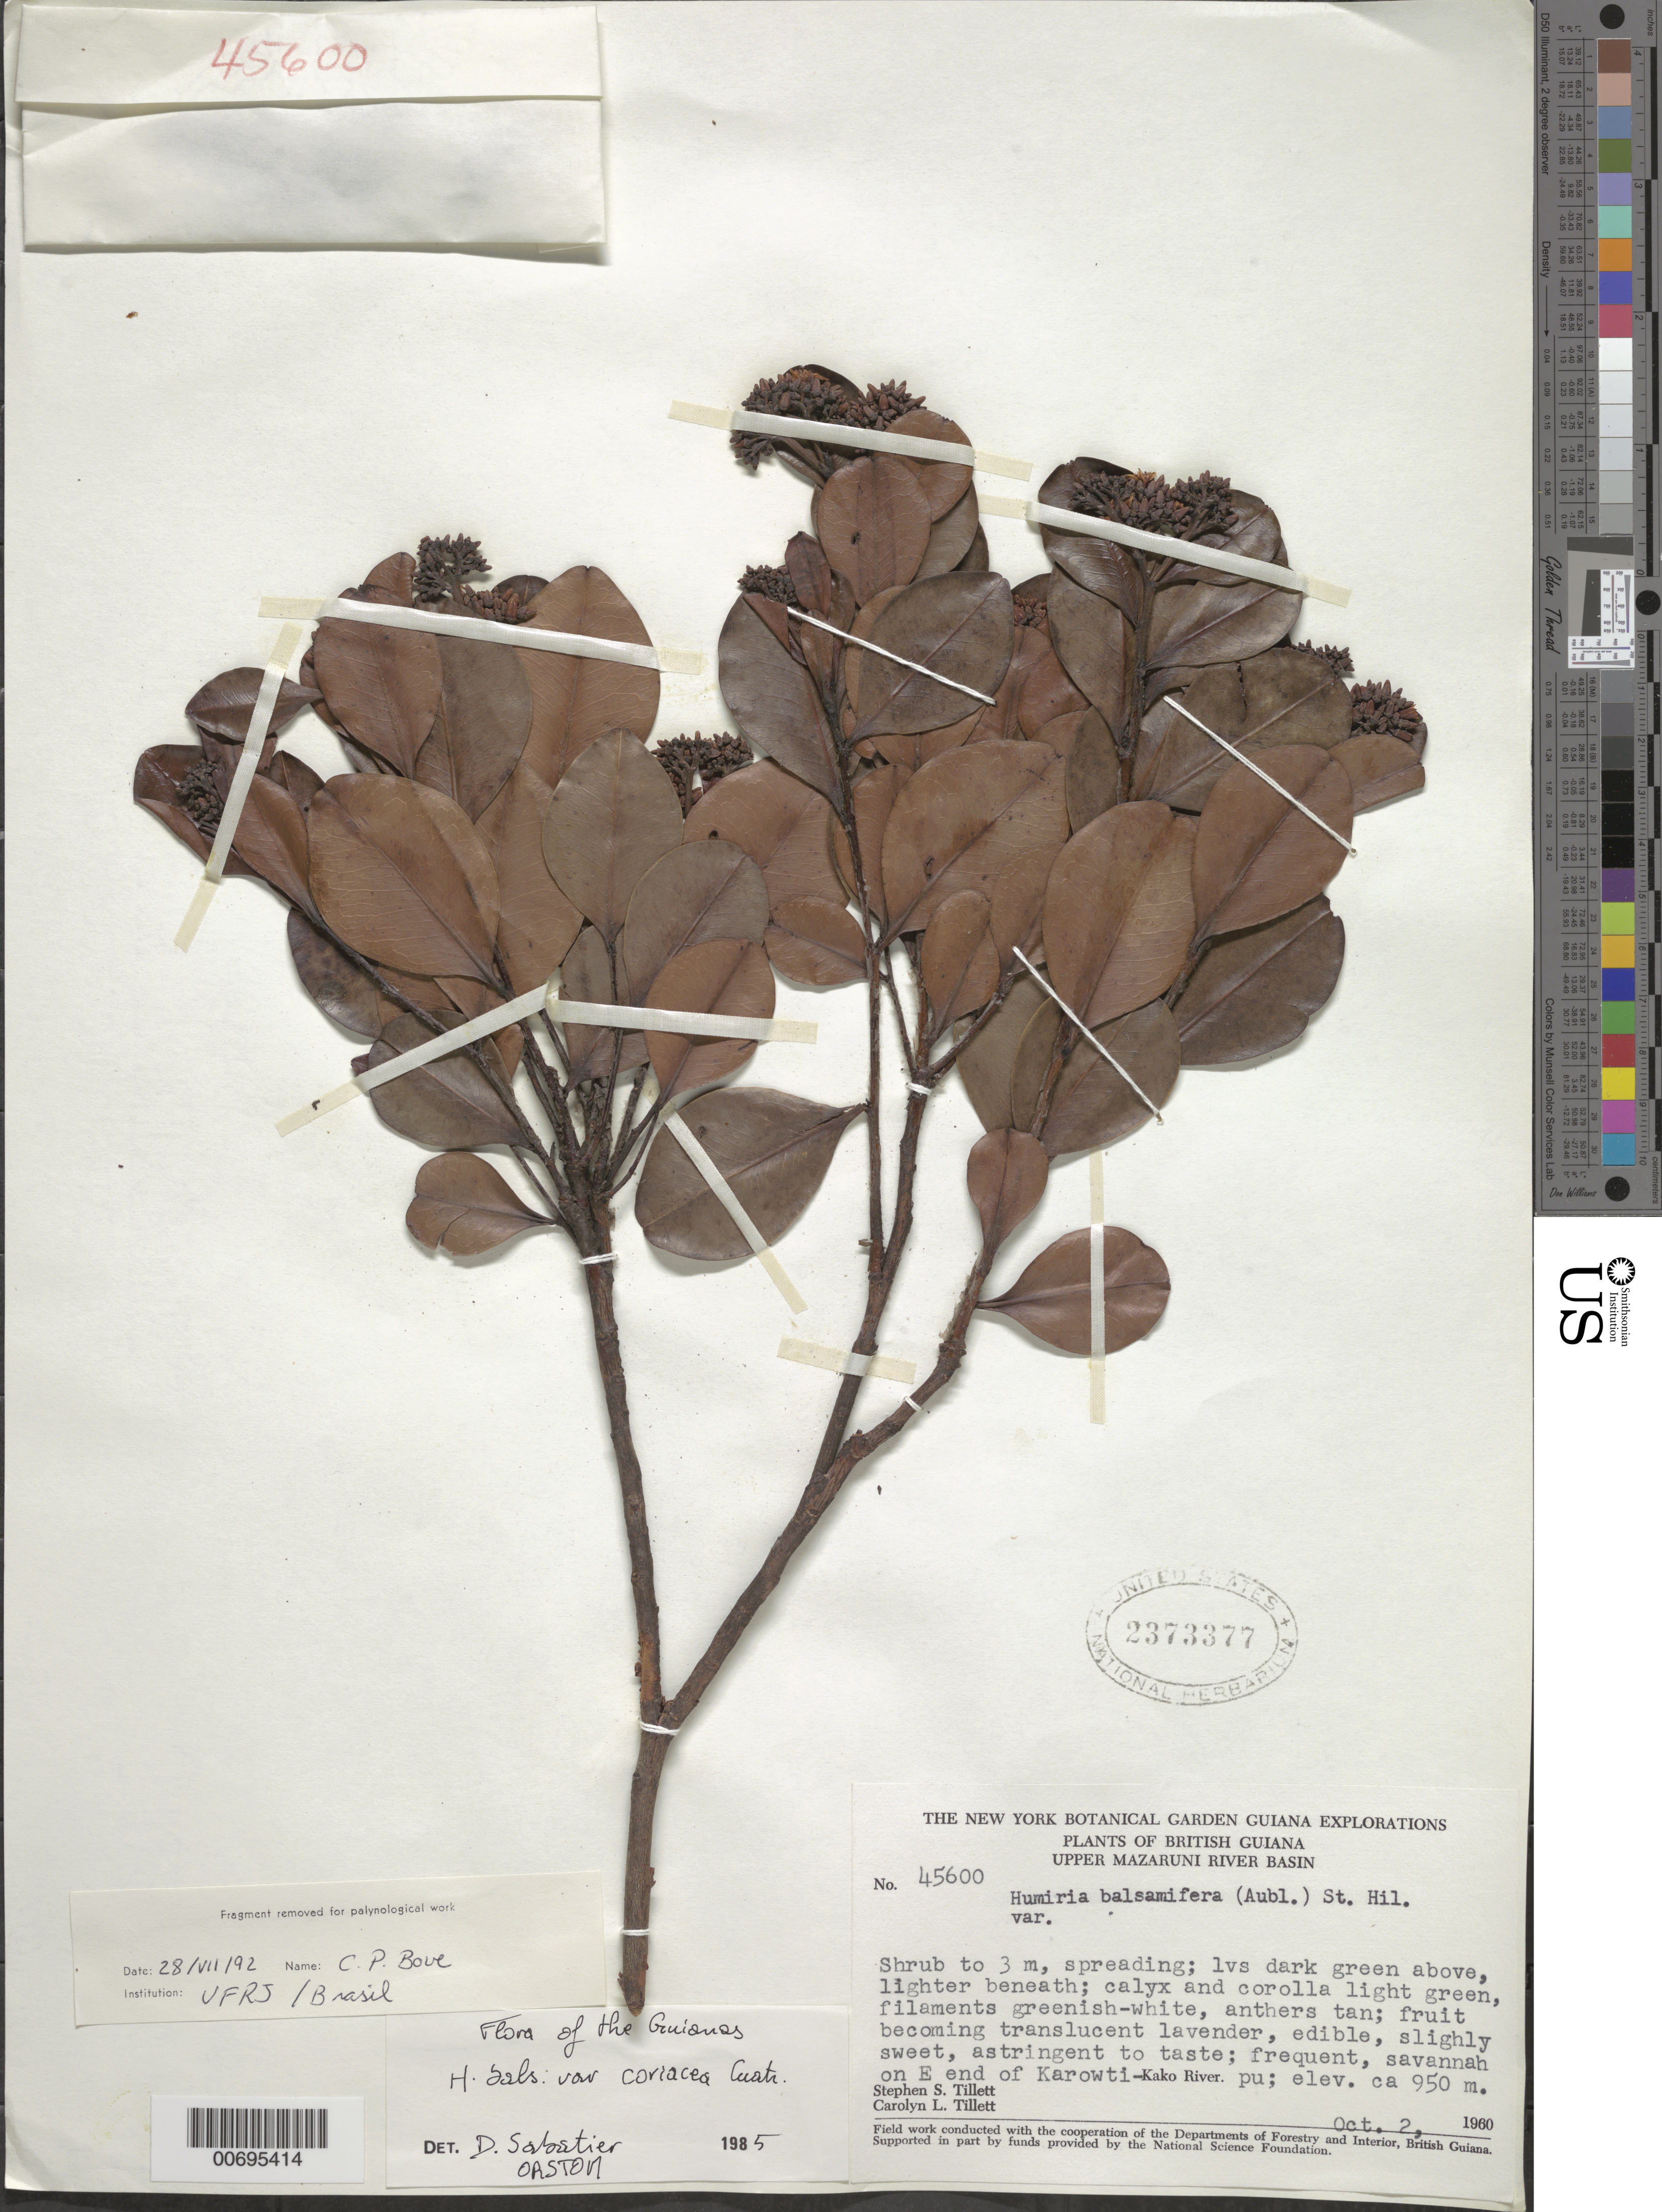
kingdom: Plantae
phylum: Tracheophyta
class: Magnoliopsida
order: Malpighiales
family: Humiriaceae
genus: Humiria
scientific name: Humiria balsamifera var. coriacea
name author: Cuatrec.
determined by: Sabatier, D.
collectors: S. S. Tillett, C. L. Tillett & R. Boyan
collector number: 45600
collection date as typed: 2-Oct-60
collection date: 1960-10-02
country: Guyana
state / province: Cuyuni-Mazaruni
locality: Karowtipu, E end of, Kako R., upper Mazaruni River Basin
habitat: Savanna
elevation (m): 945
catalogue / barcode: US 2373377